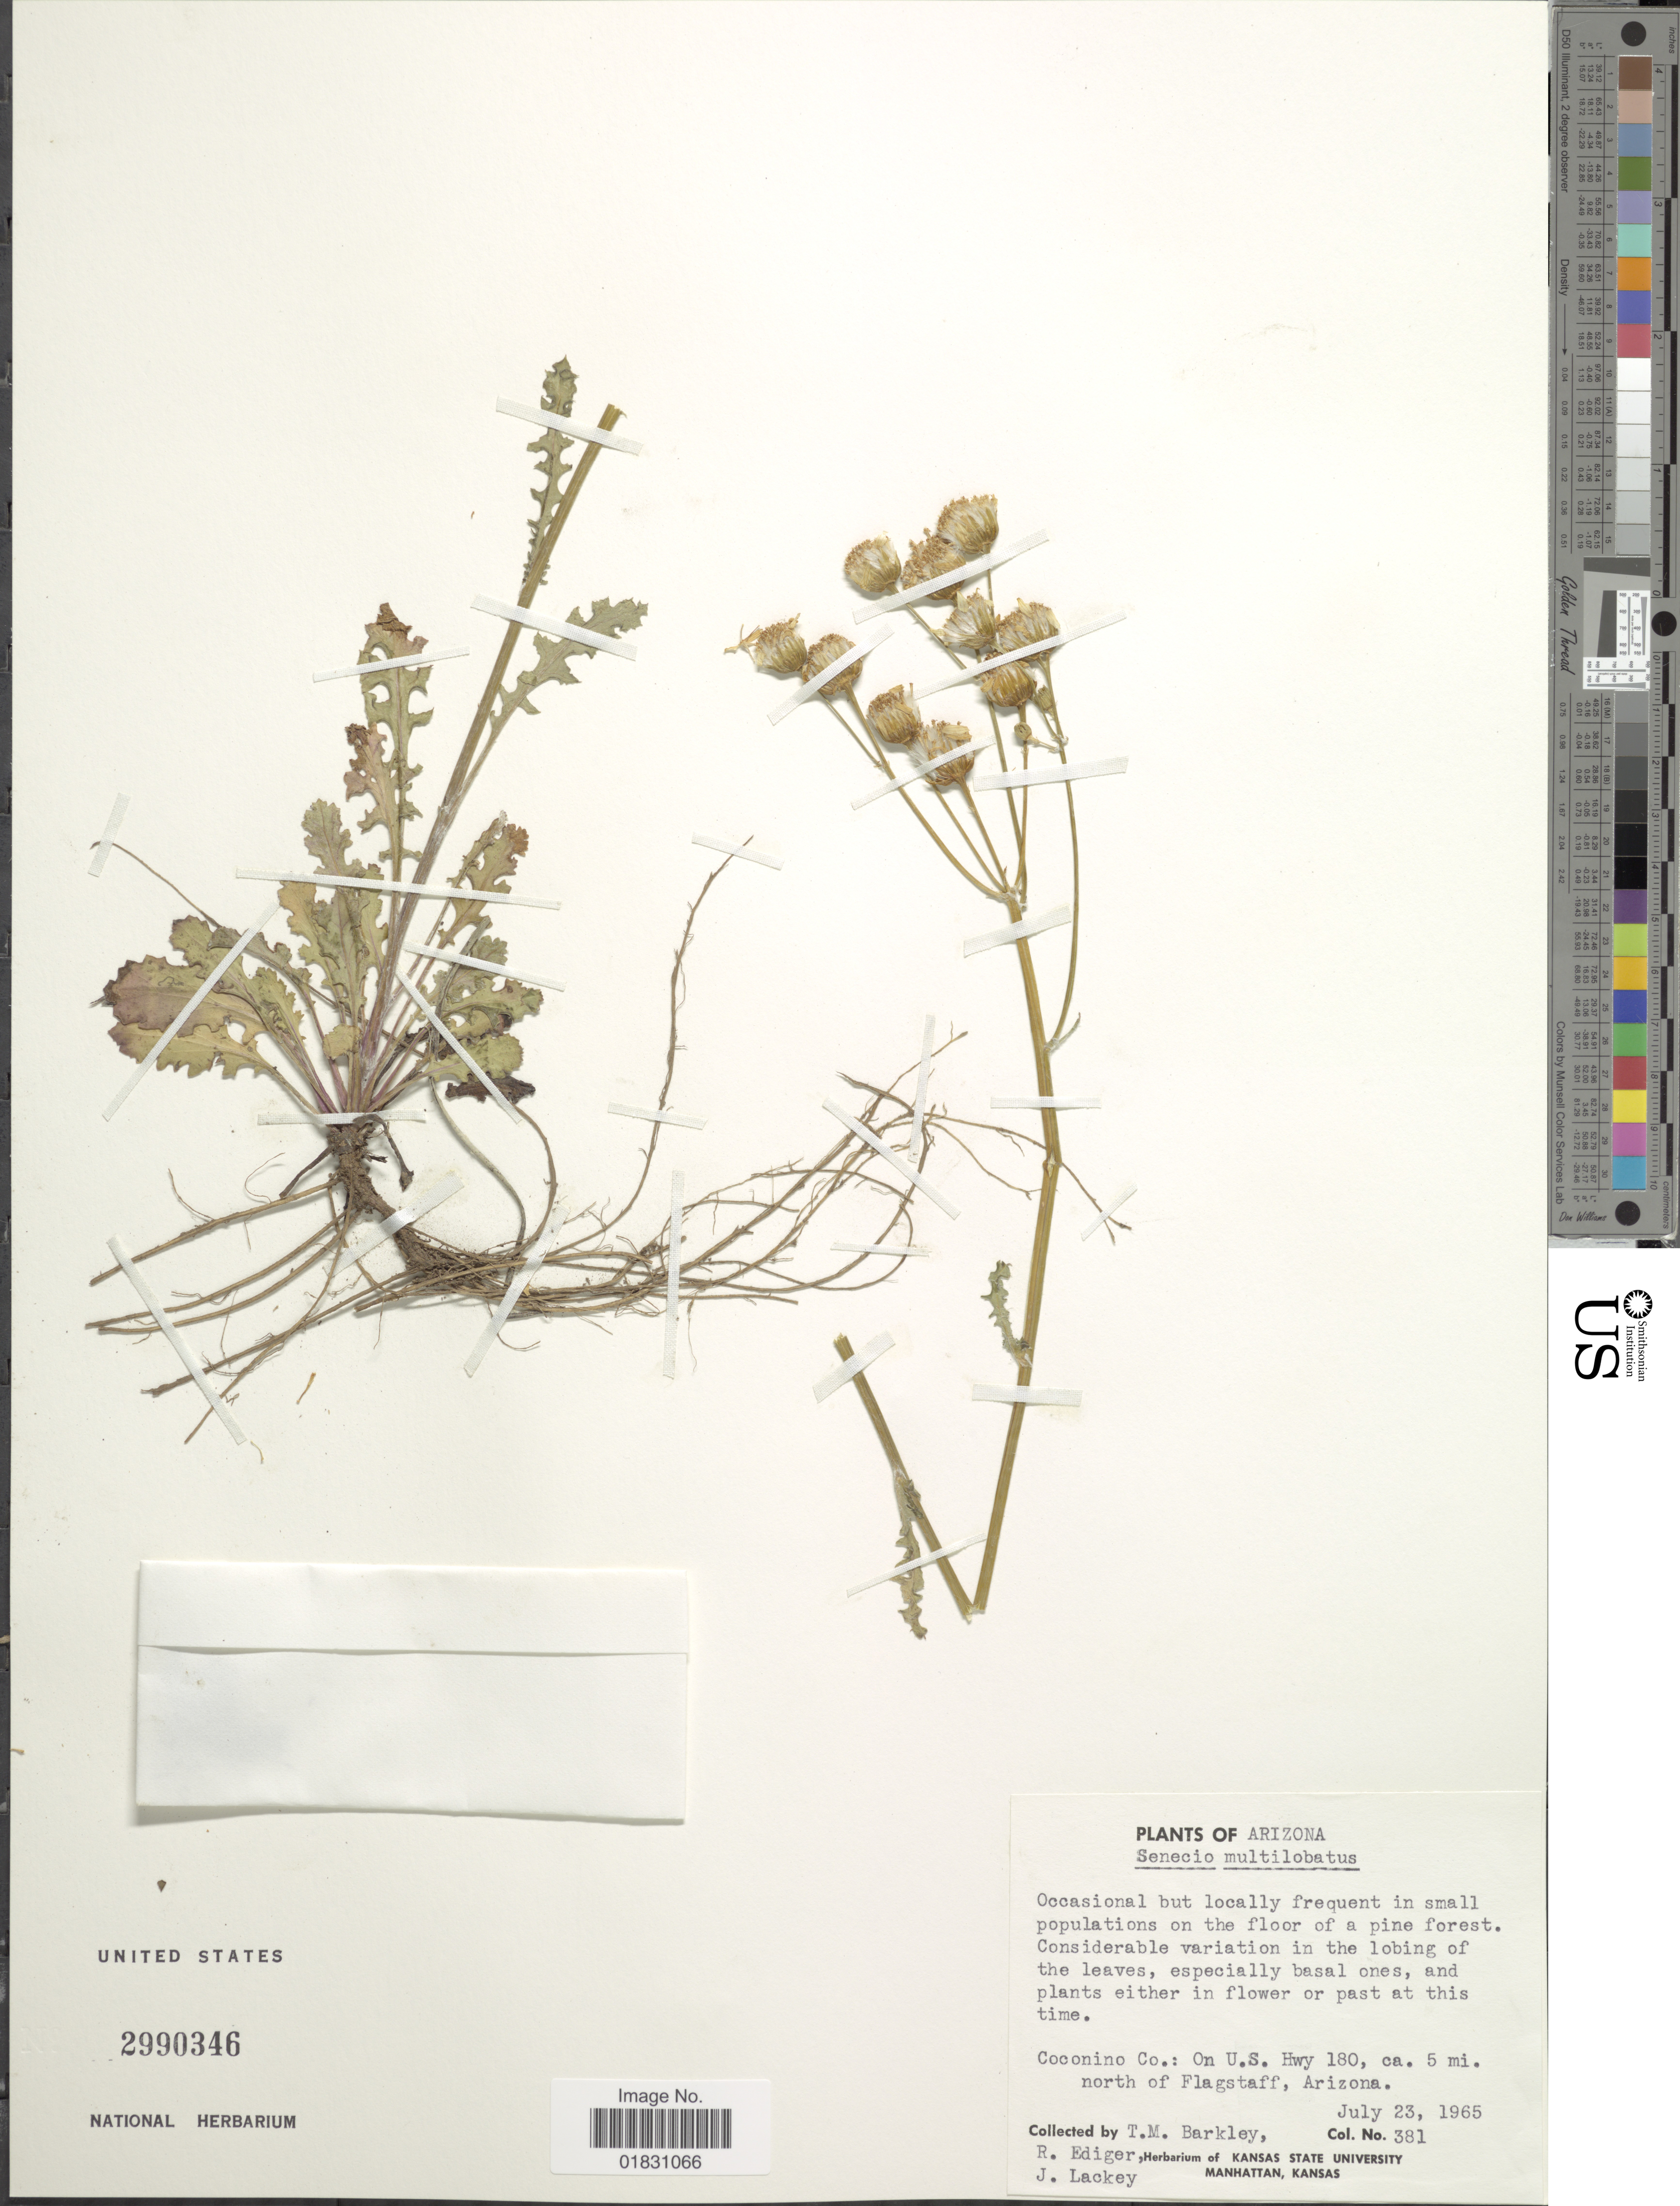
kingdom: Plantae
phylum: Tracheophyta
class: Magnoliopsida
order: Asterales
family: Asteraceae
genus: Packera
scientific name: Packera multilobata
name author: (Torr. & A. Gray) W.A. Weber & Á. Löve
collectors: T. M. Barkley, R. I. Ediger & J. Lackey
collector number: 381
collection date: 1965-07-23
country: United States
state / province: Arizona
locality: Coconino Co.: On U.S. Hwy 180, 5 mi. north of Flagstaff, Arizona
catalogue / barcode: US 2990346